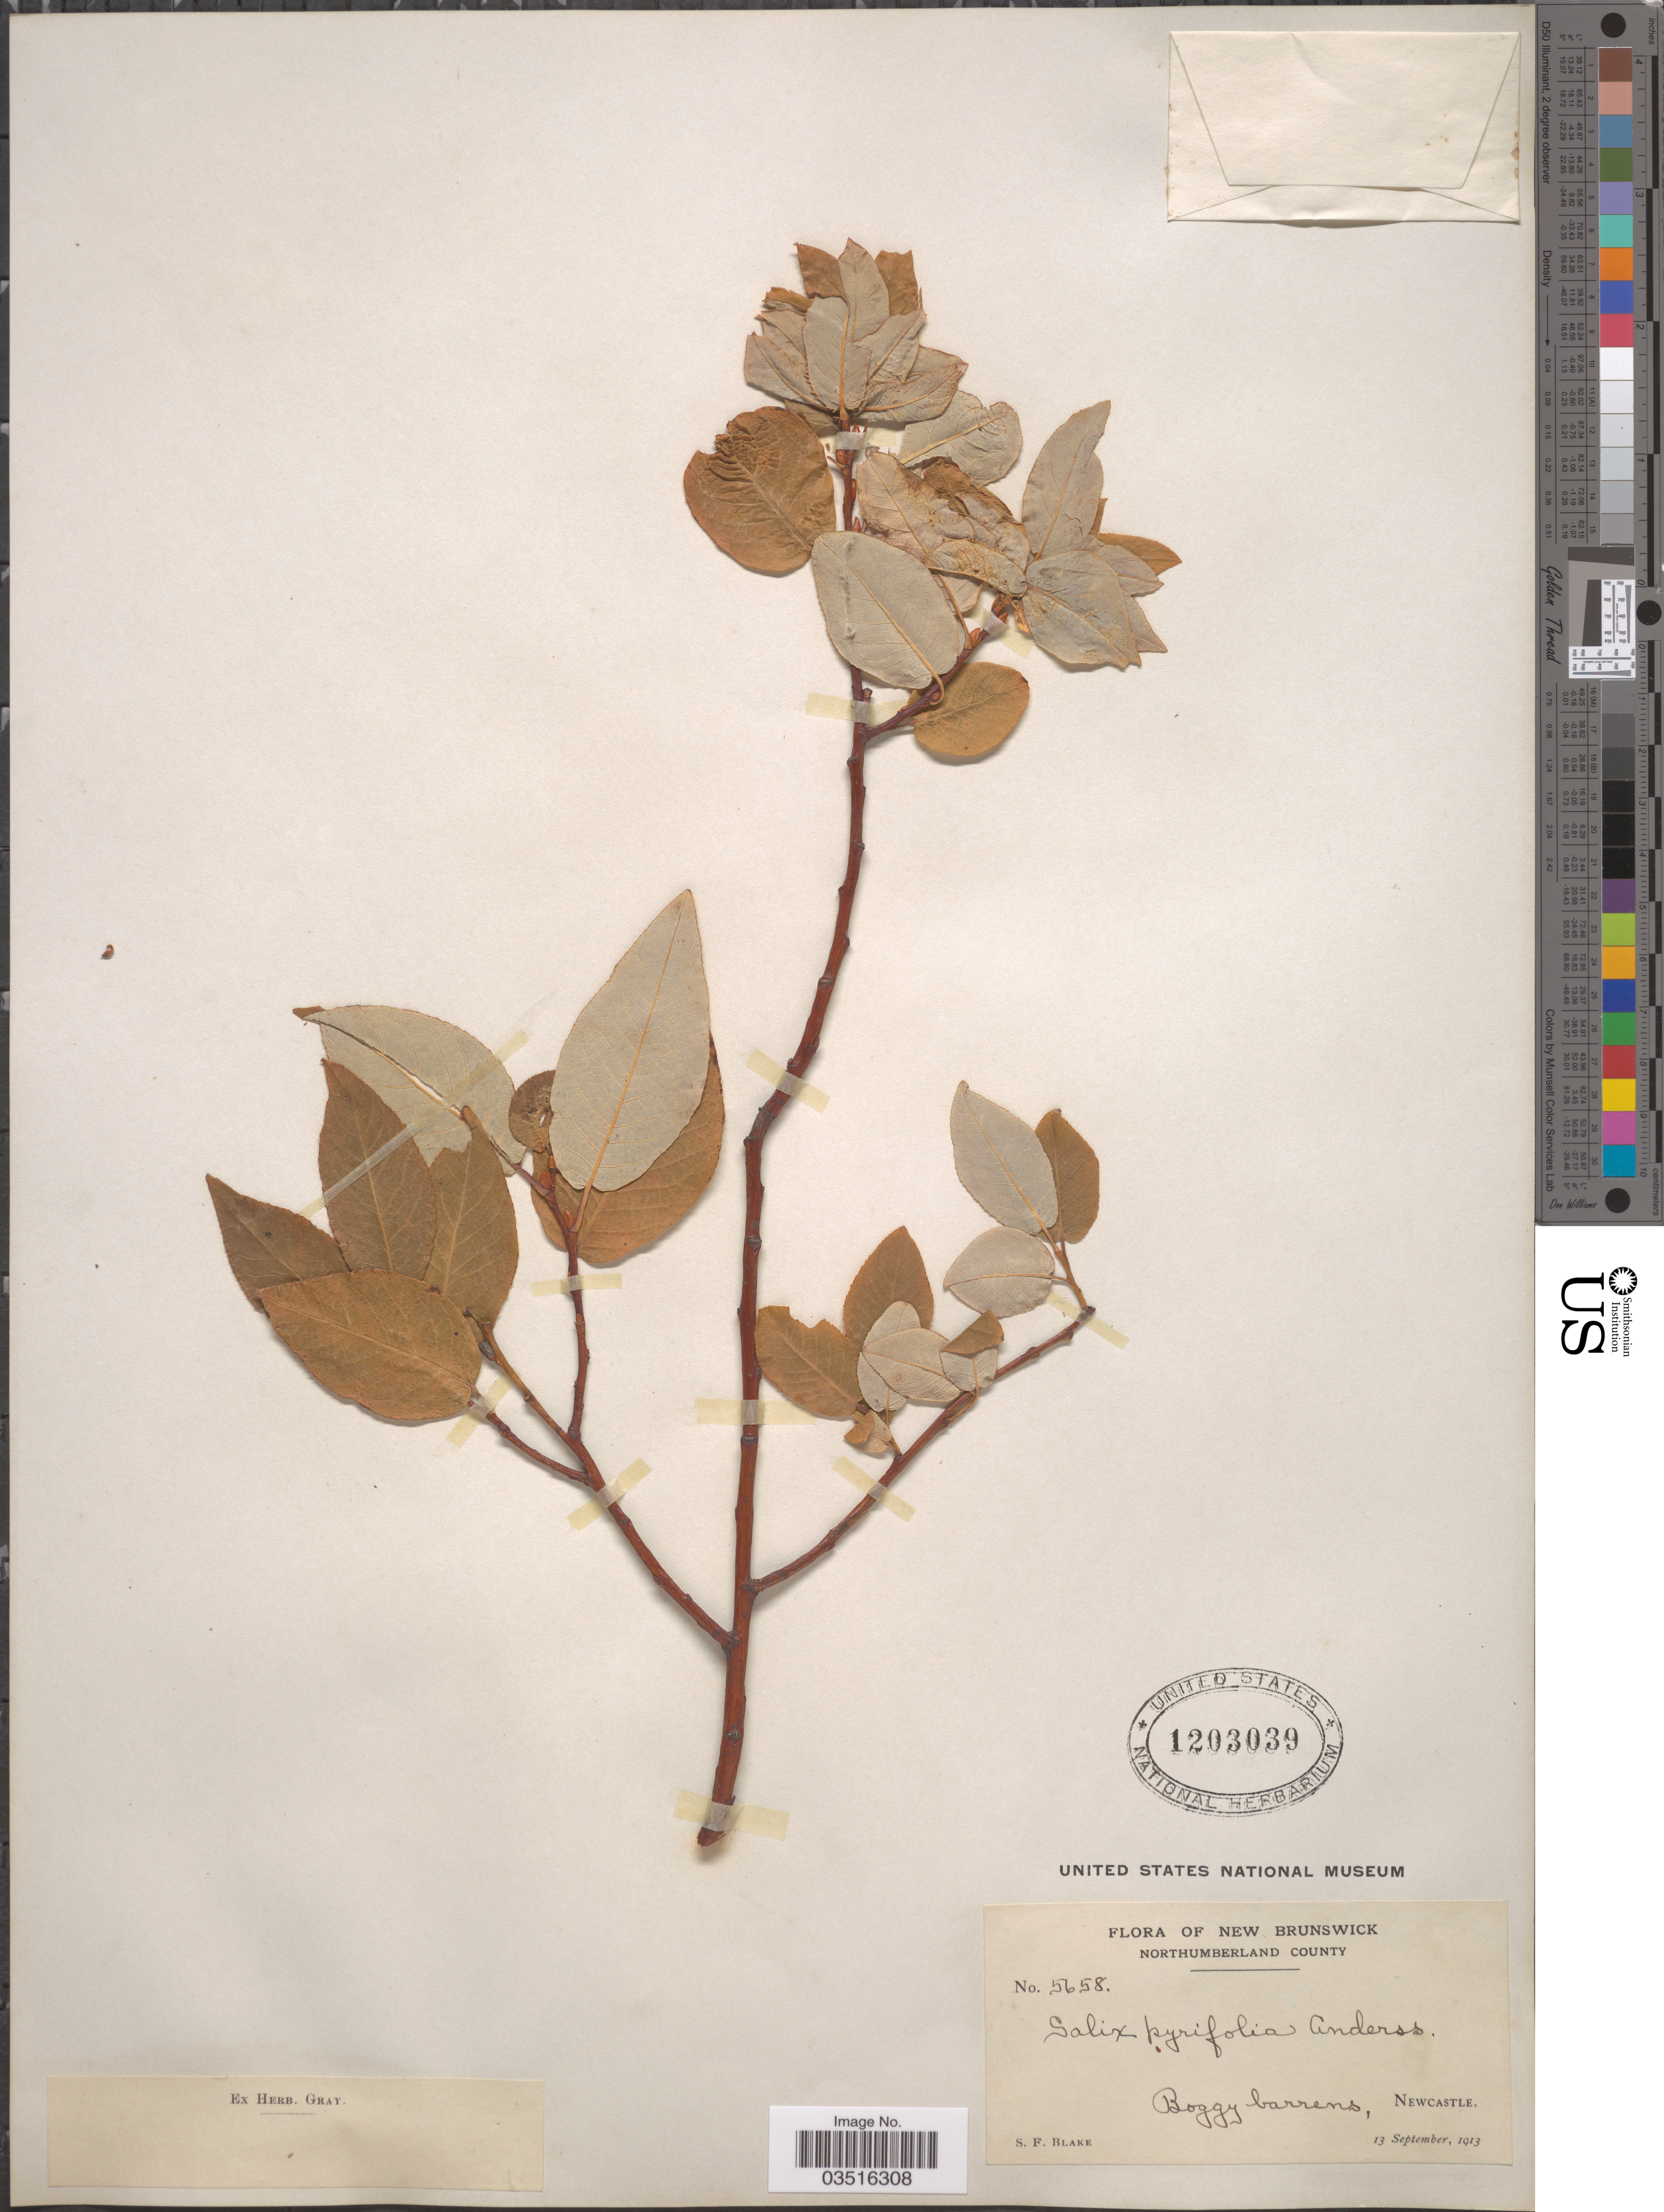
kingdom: Plantae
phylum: Tracheophyta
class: Magnoliopsida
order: Malpighiales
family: Salicaceae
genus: Salix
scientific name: Salix pyrifolia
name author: Ledeb.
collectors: S. Blake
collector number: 5658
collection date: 1913-09-13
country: Canada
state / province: New Brunswick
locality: Northumberland County. Newcastle.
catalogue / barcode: US 1203039